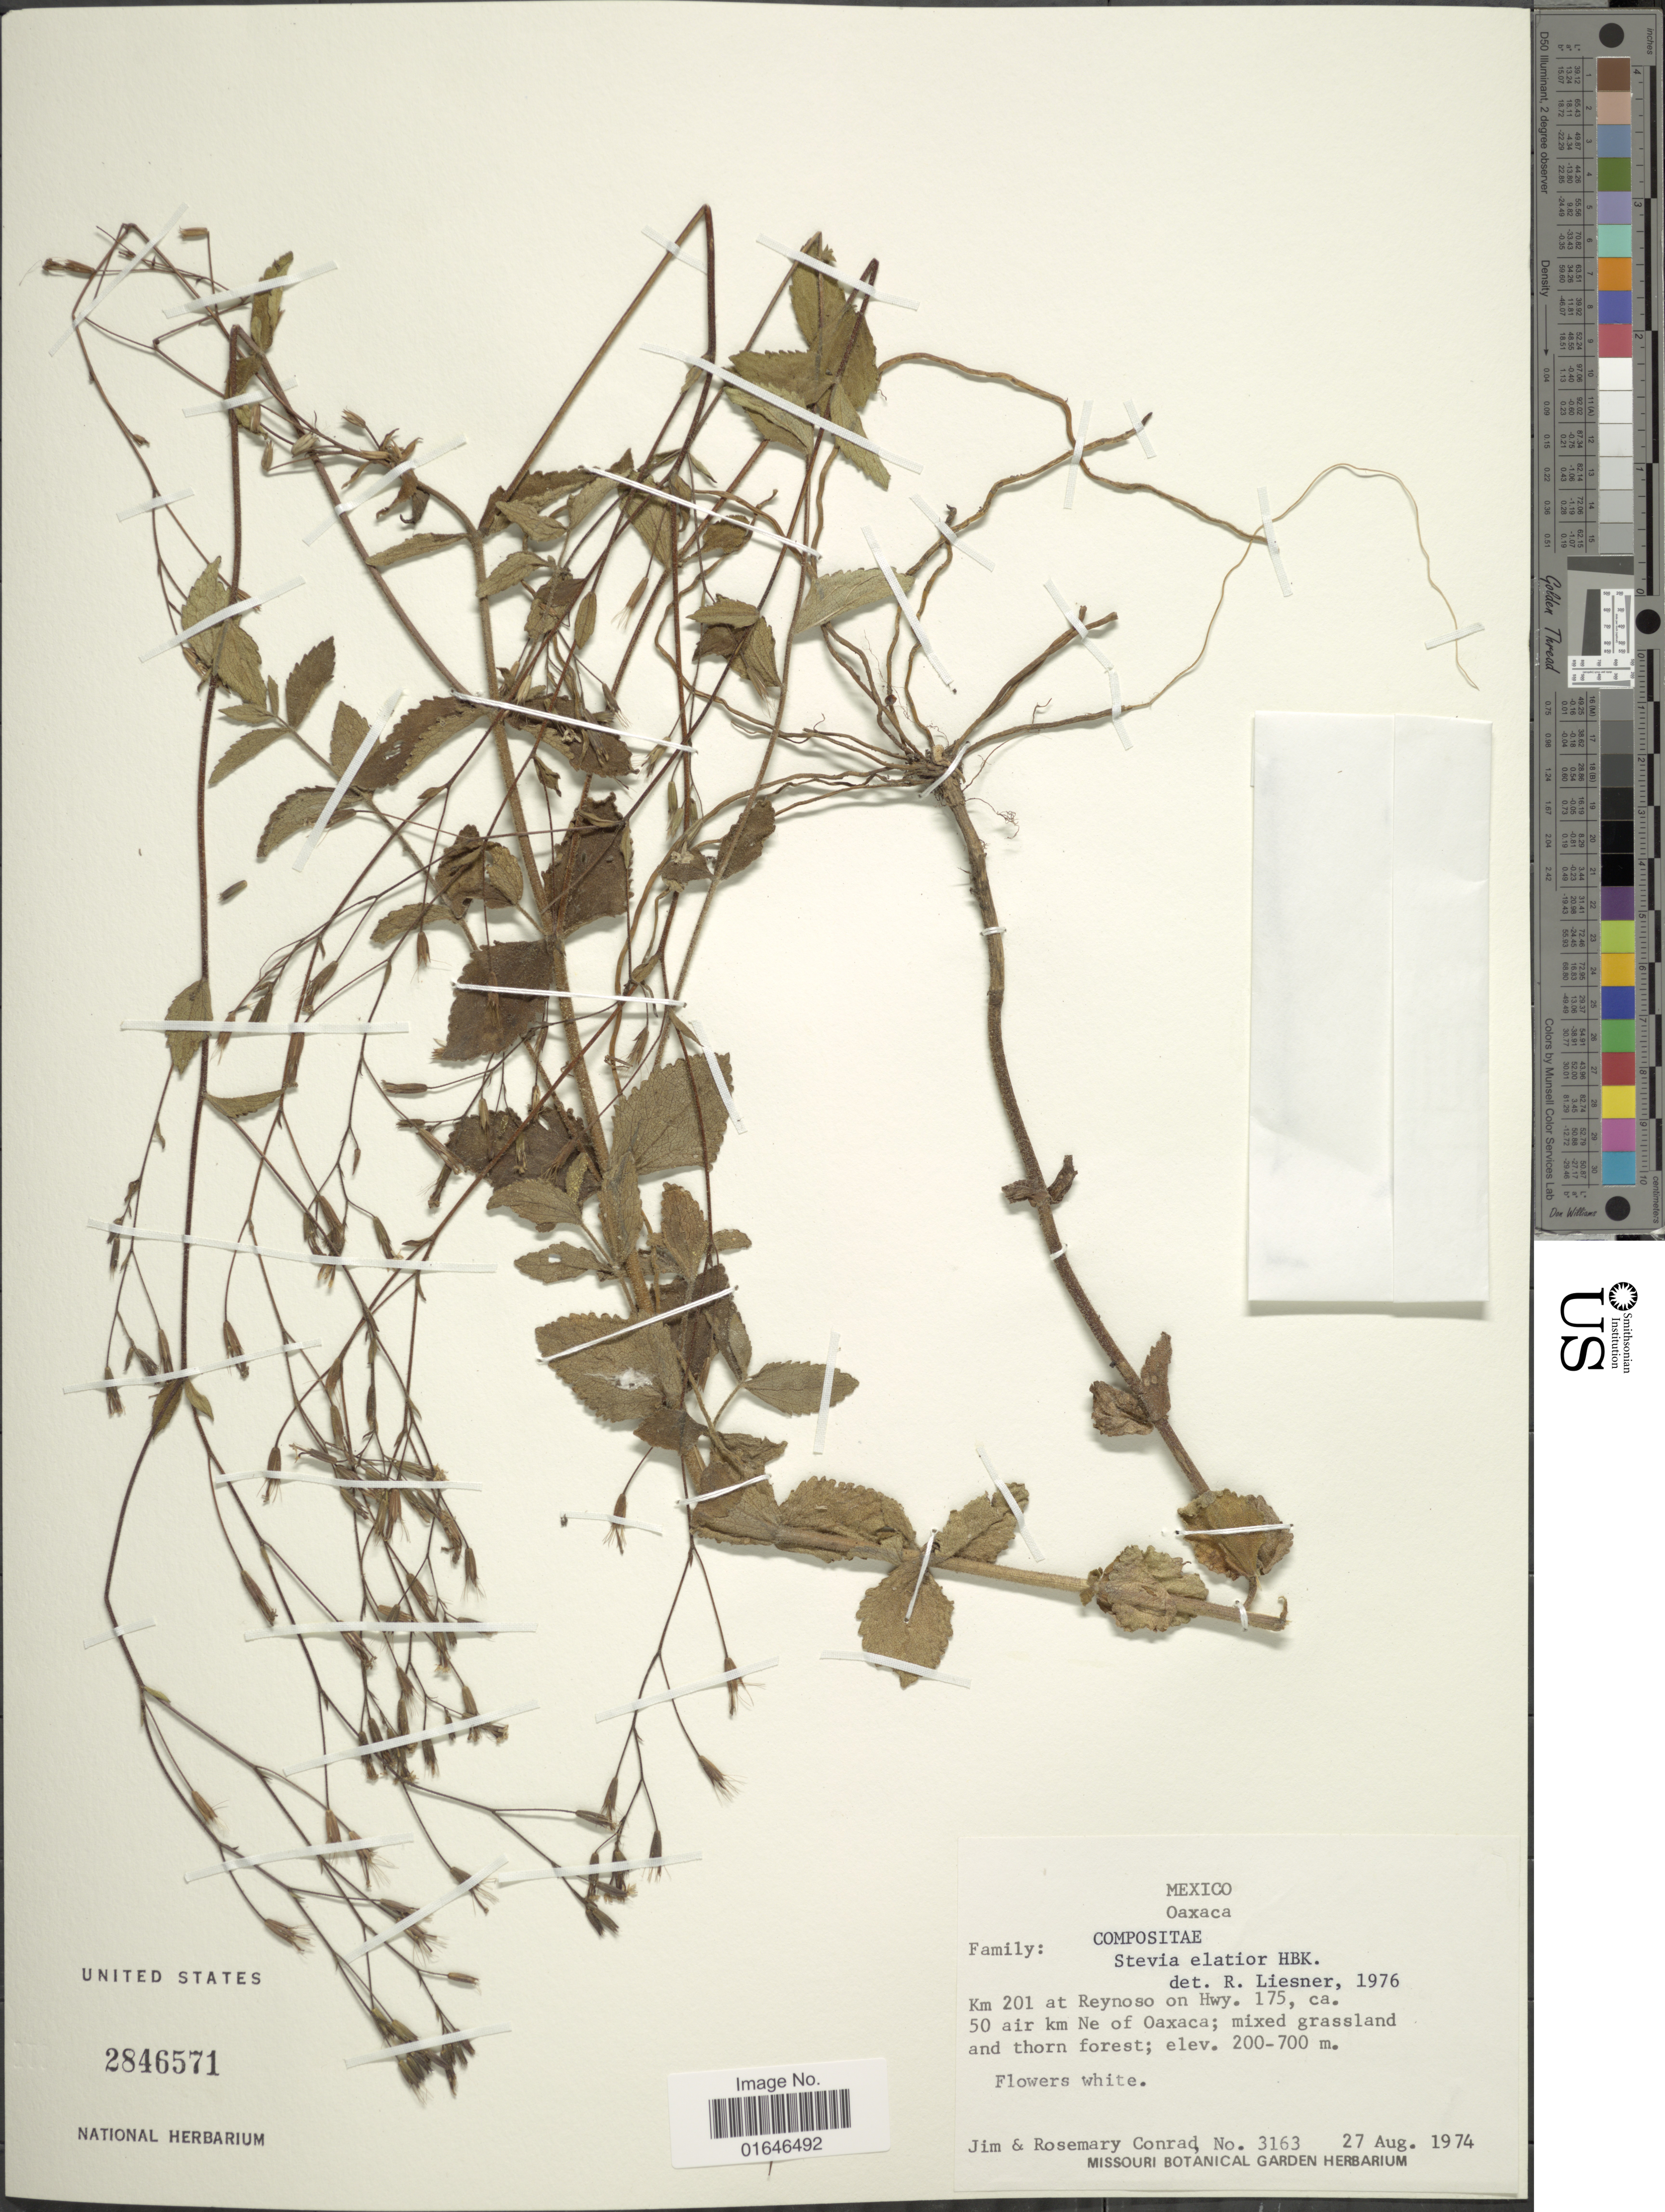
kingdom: Plantae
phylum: Tracheophyta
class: Magnoliopsida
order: Asterales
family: Asteraceae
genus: Stevia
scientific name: Stevia elatior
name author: Kunth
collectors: J. Conrad & R. Conrad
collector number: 3163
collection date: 1974-08-27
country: Mexico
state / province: Oaxaca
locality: Km 201 at Reynoso om Hwy, 175 , ca 50 air km Ne of Oaxaca.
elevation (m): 61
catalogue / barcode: US 2846571